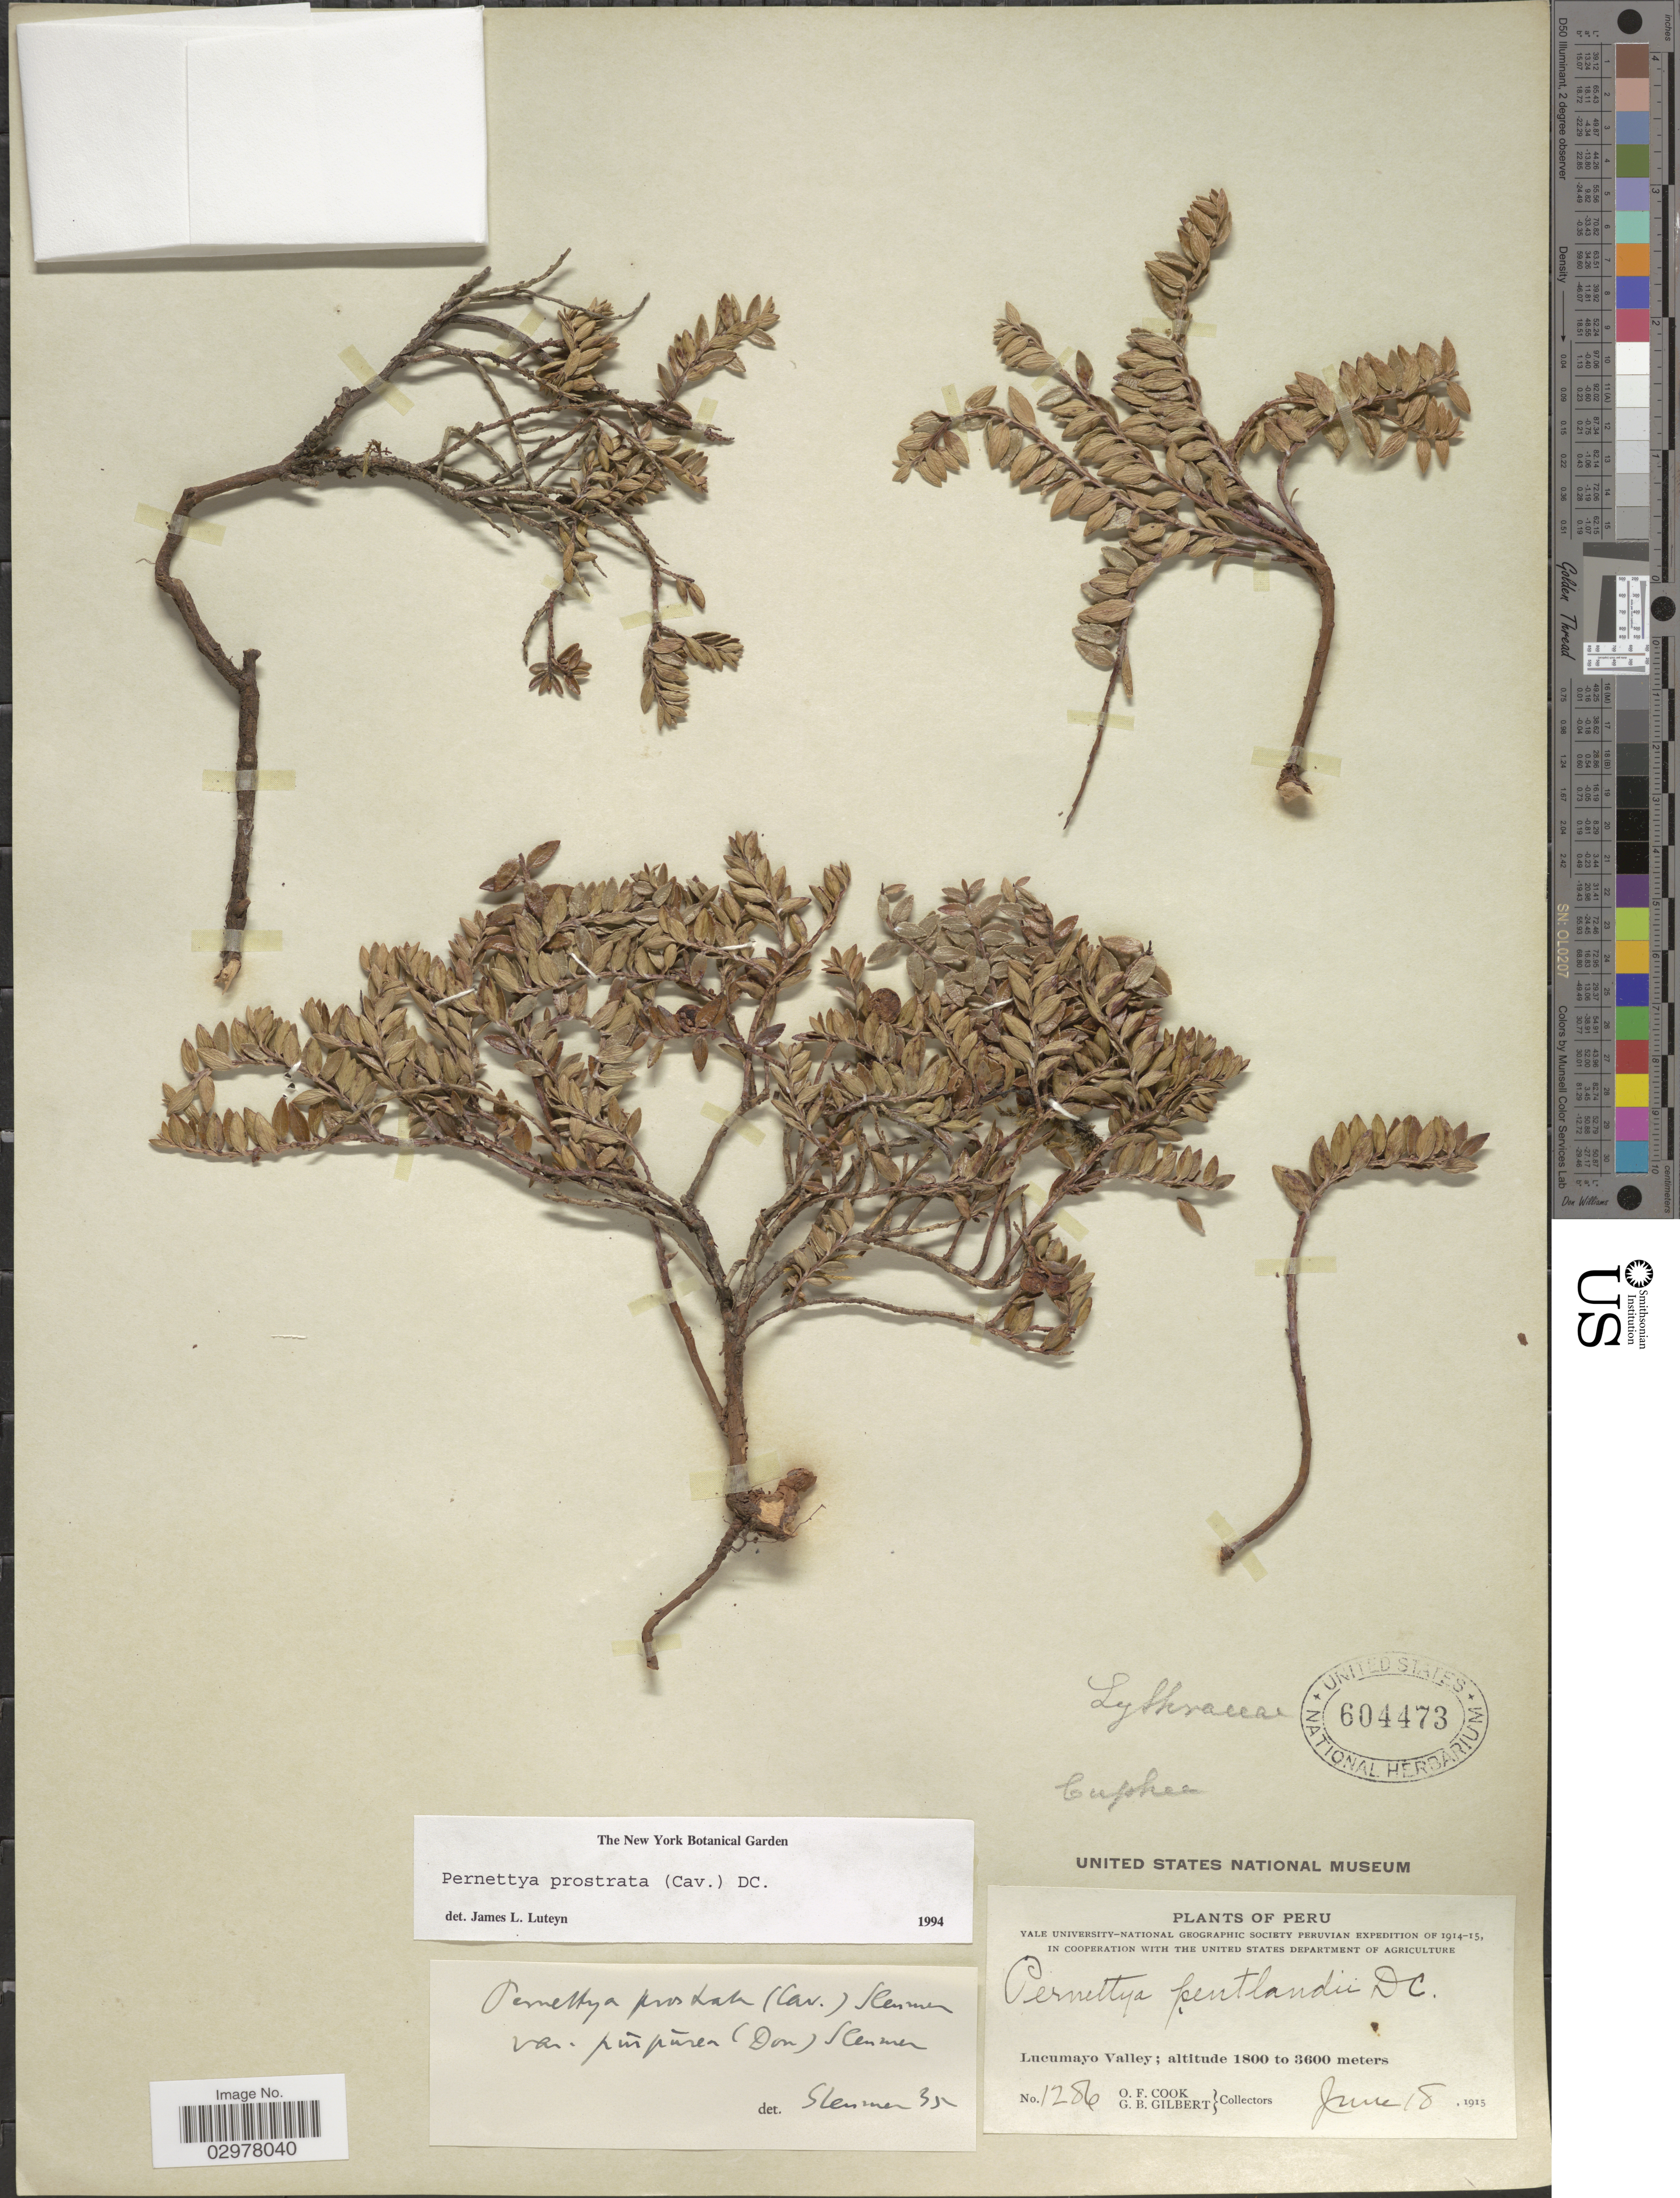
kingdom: Plantae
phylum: Tracheophyta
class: Magnoliopsida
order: Ericales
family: Ericaceae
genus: Pernettya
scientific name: Pernettya prostrata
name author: (Cav.) DC.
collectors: O. F. Cook & G. B. Gilbert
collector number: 1286*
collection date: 1915-06-18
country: Peru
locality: Lucumayo Valley.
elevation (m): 1800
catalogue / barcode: US 604473